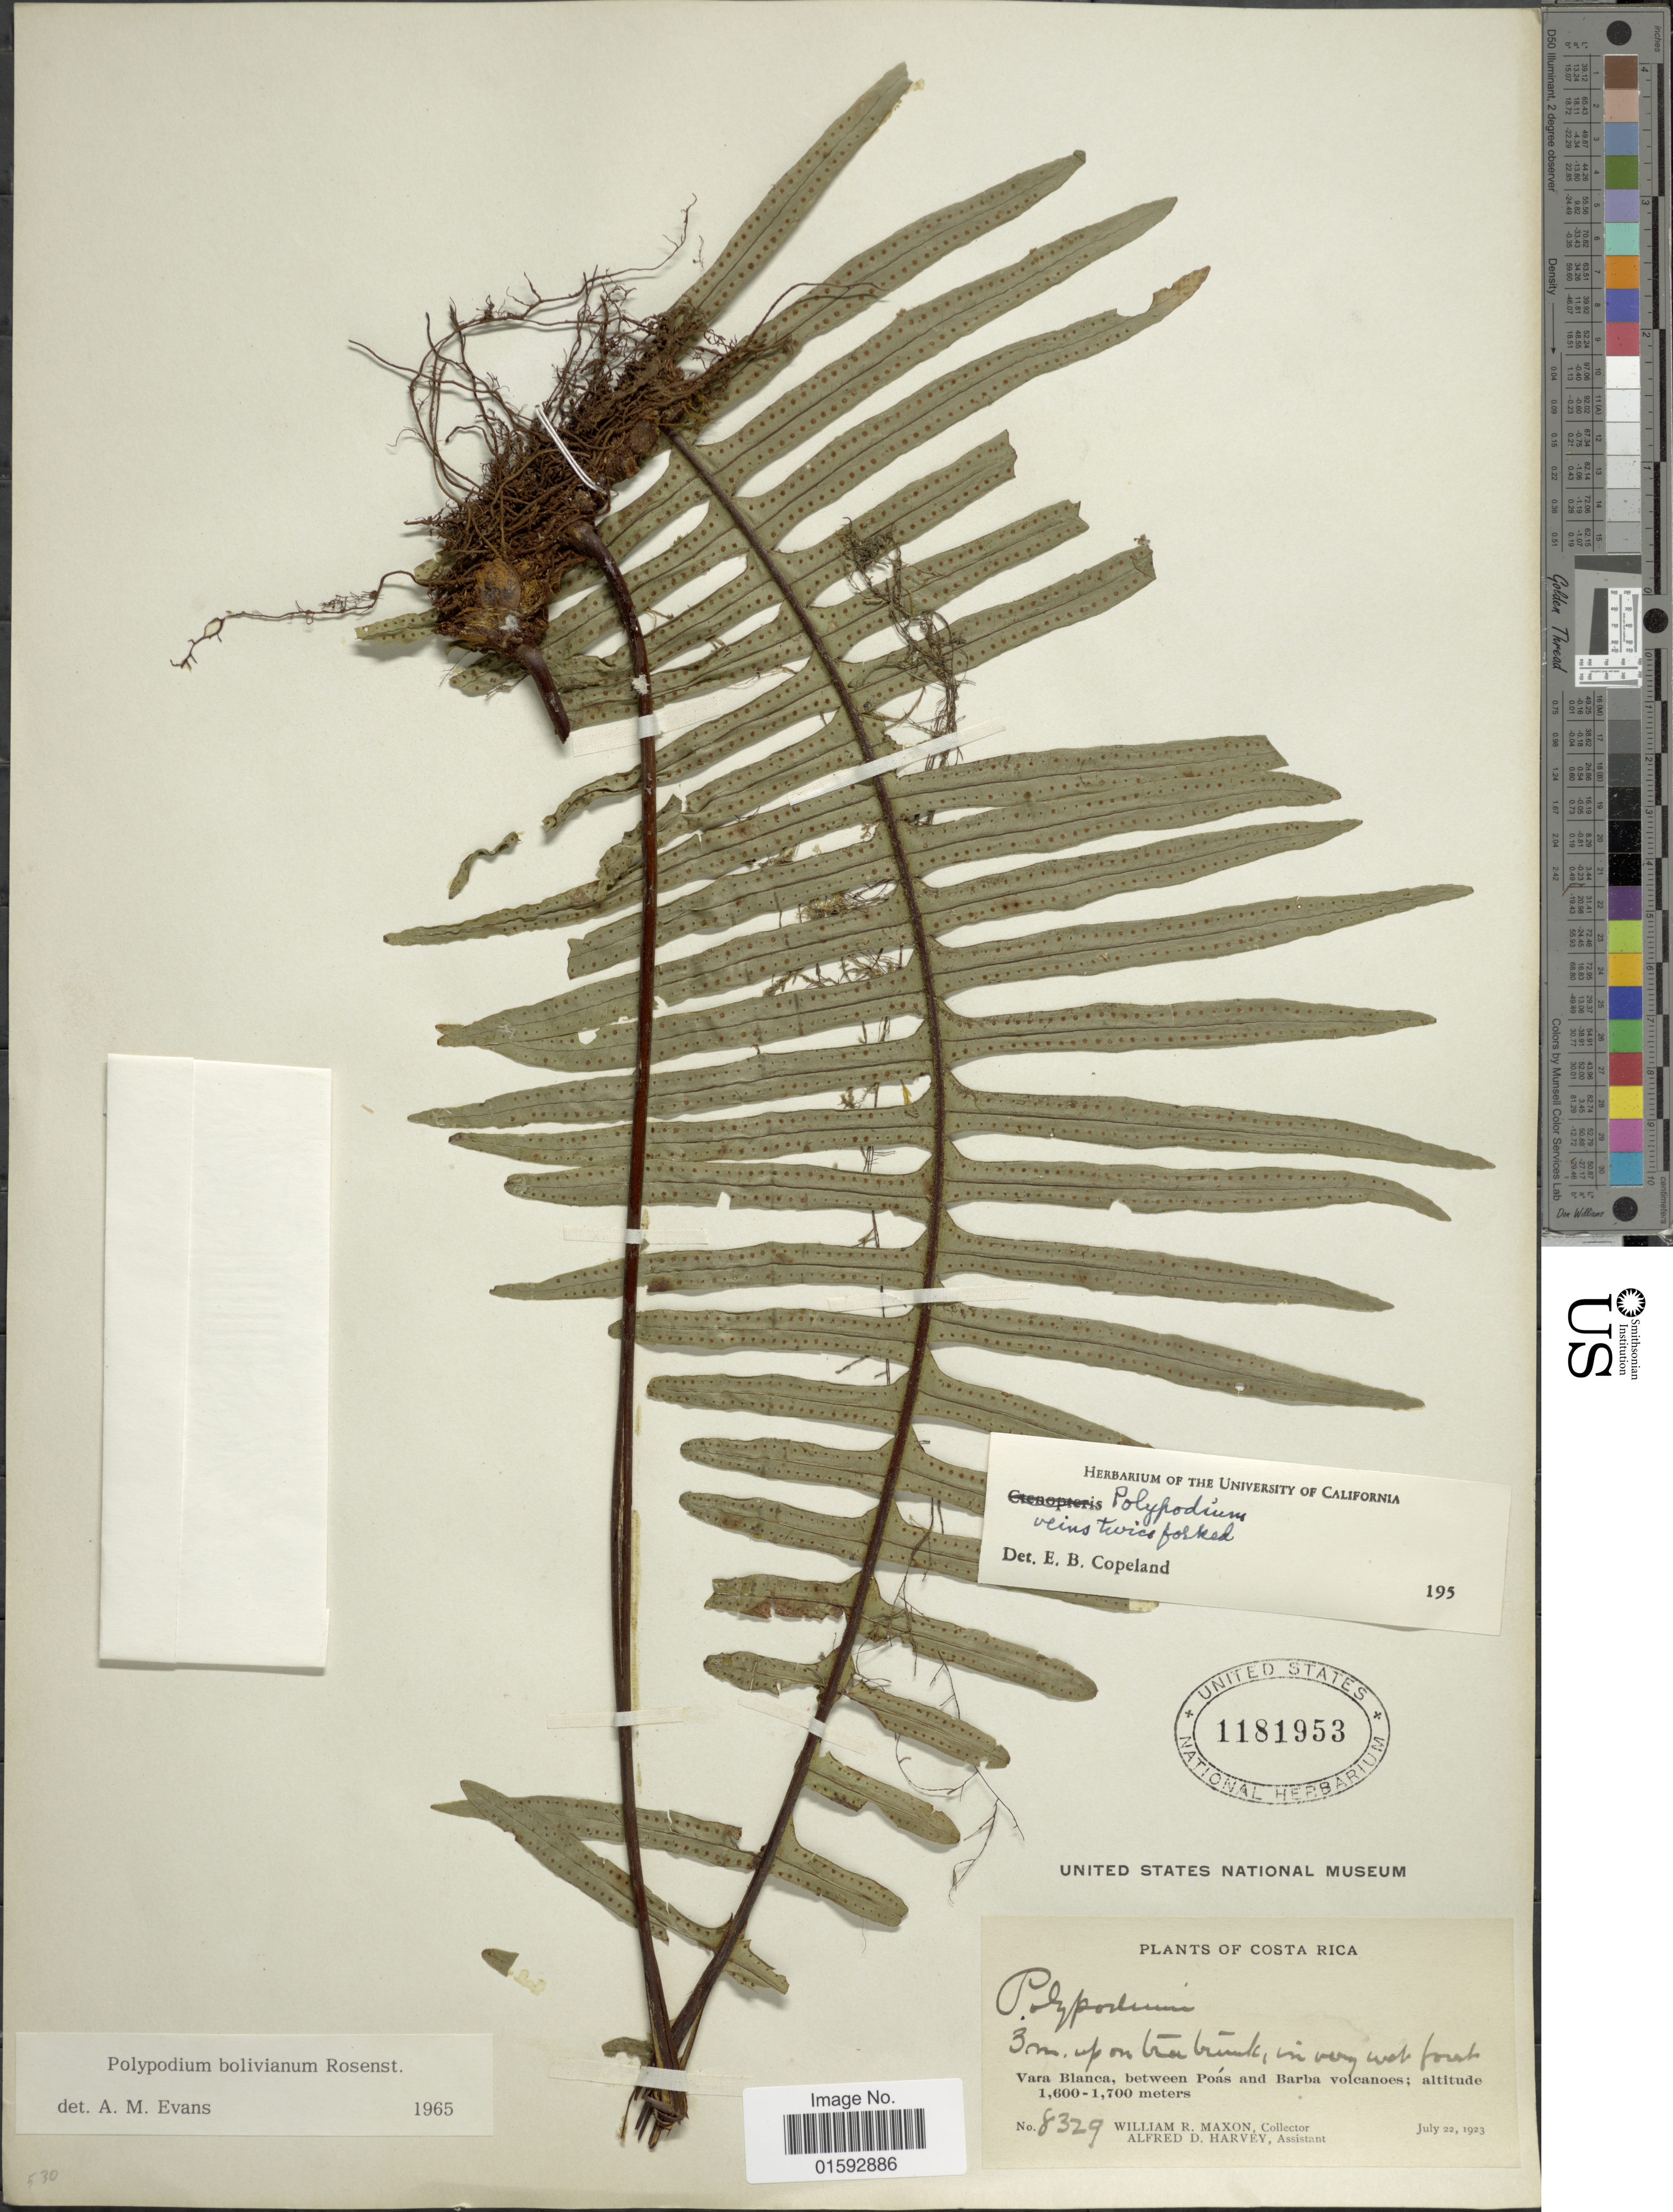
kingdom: Plantae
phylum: Tracheophyta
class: Polypodiopsida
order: Polypodiales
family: Polypodiaceae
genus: Pecluma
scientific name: Pecluma divaricata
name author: (E. Fourn.) Mickel & Beitel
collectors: W. R. Maxon & A. D. Harvey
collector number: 8329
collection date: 1923-07-22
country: Costa Rica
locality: Vara Blanca, between Poas and Barba volcanoes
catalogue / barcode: US 1181953